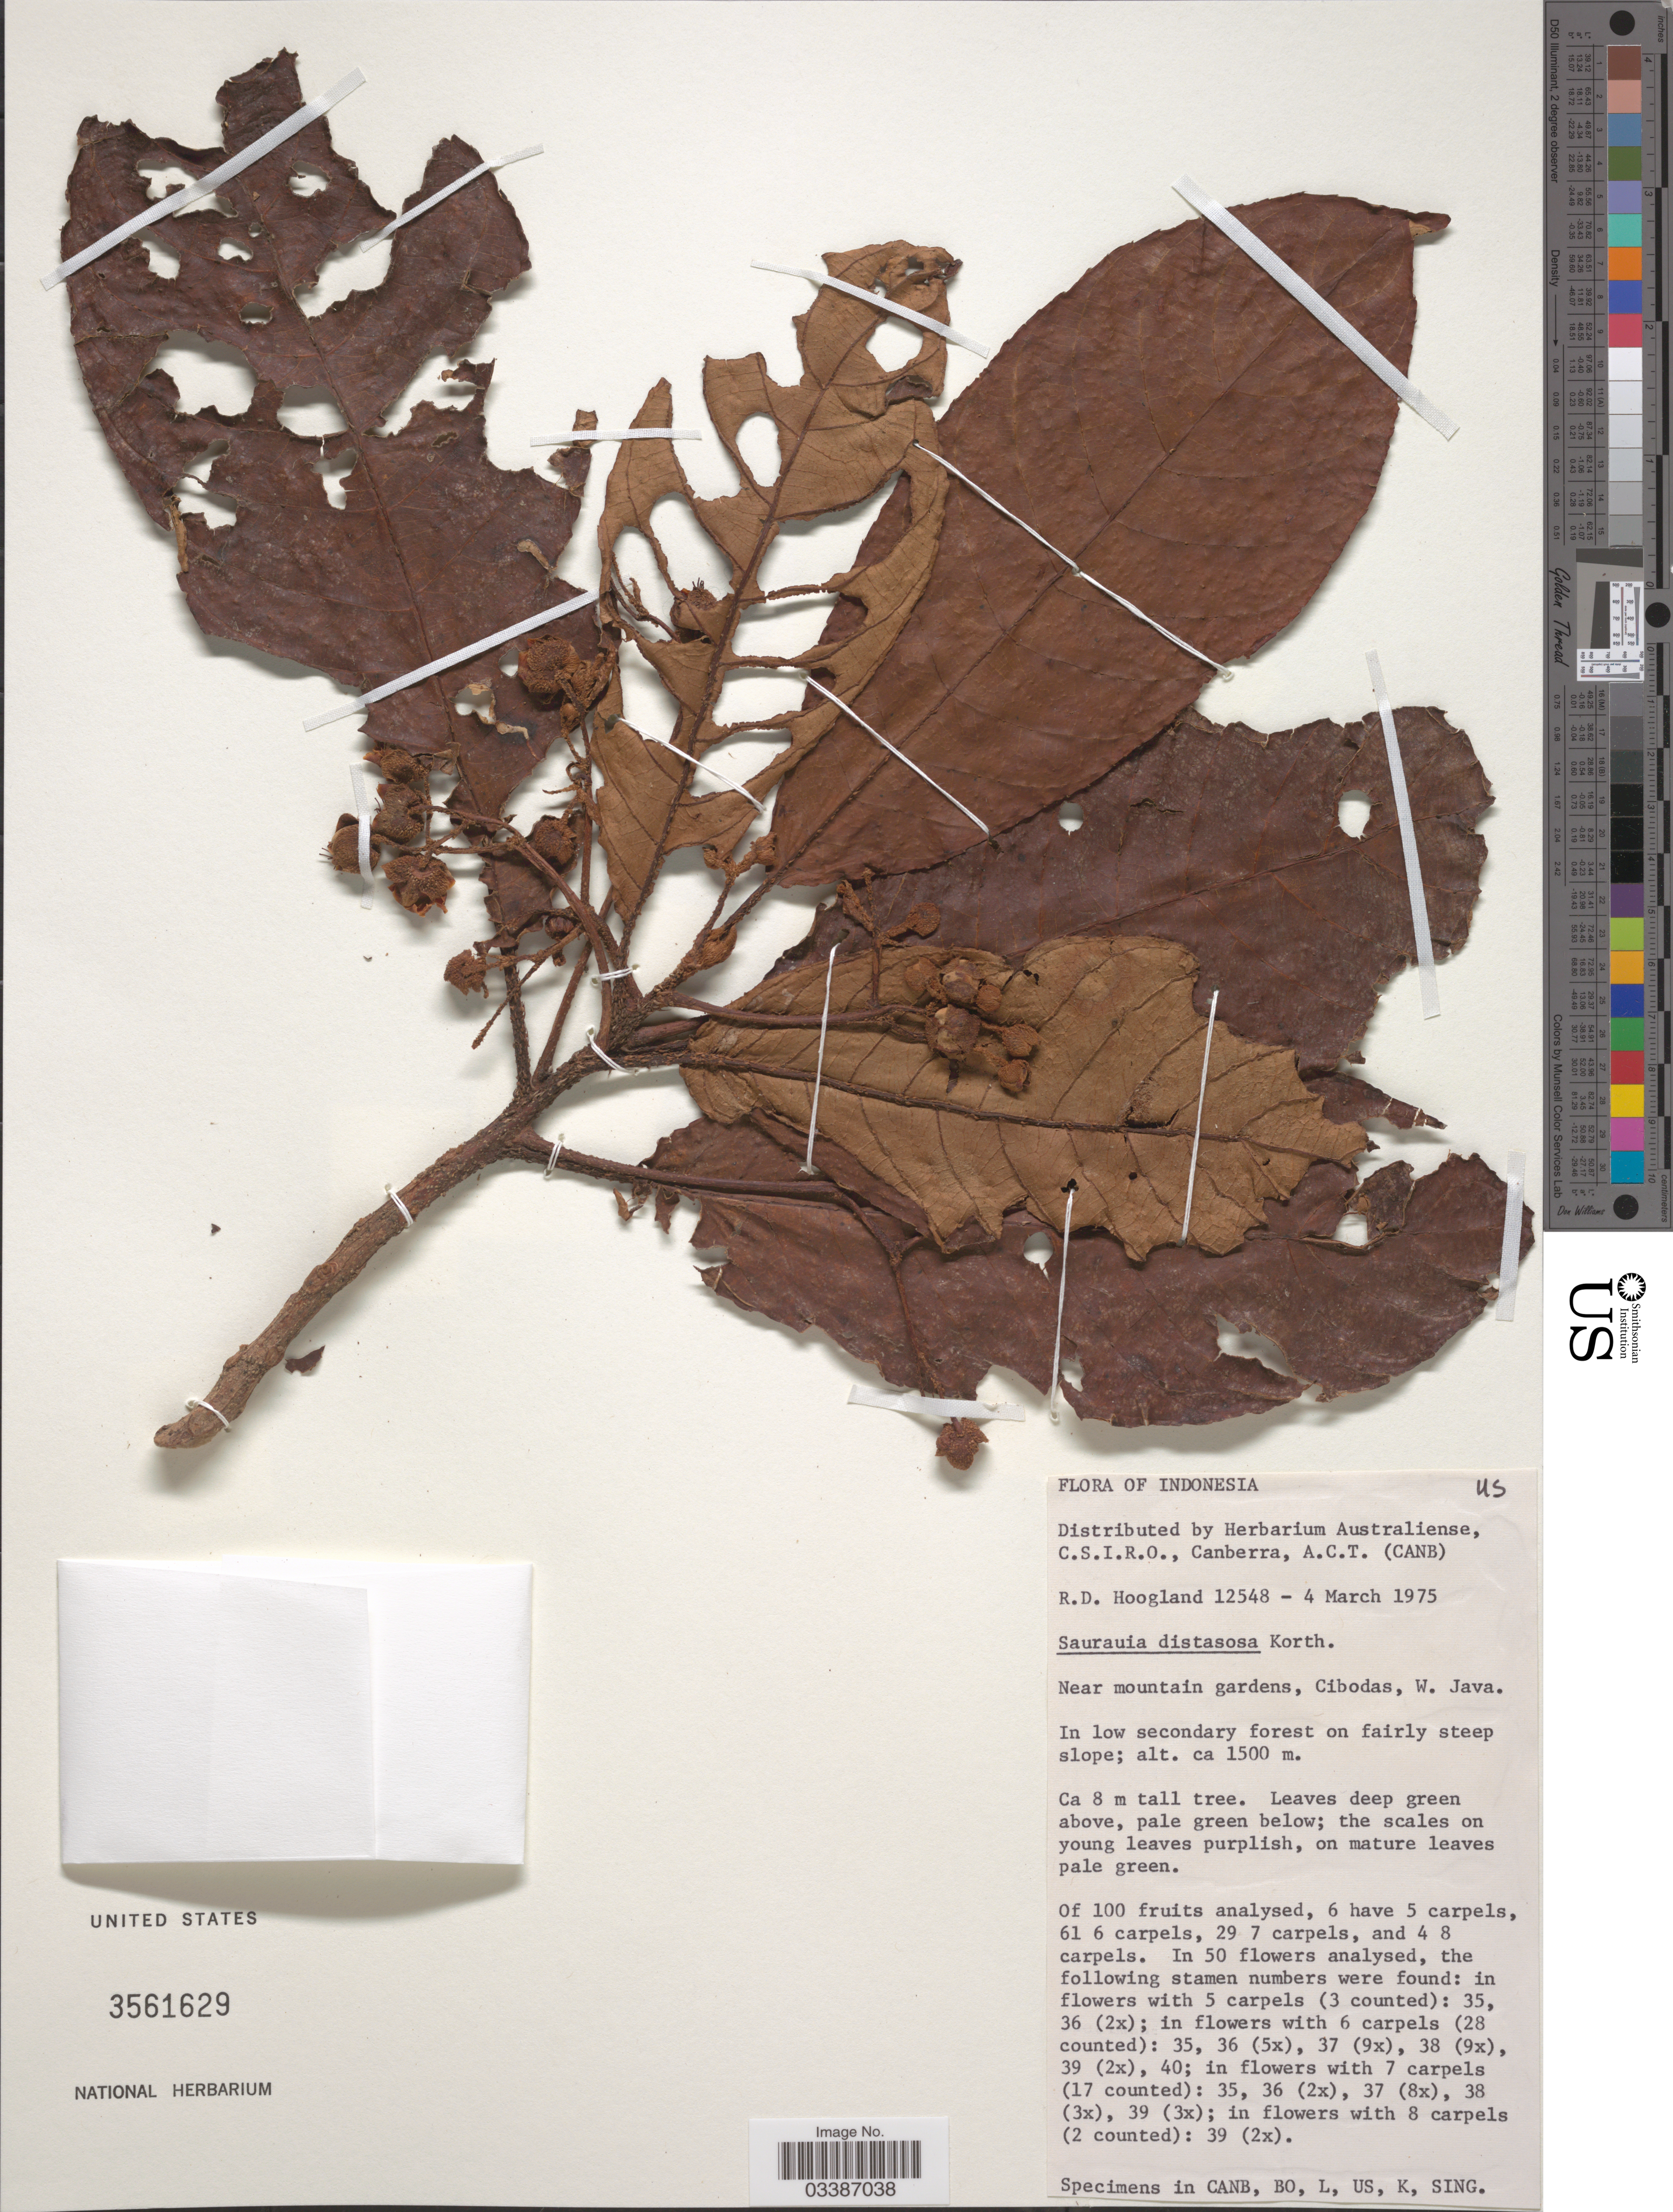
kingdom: Plantae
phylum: Tracheophyta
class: Magnoliopsida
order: Ericales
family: Actinidiaceae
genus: Saurauia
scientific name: Saurauia distososa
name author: Korth.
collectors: R. D. Hoogland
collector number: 12548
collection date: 1975-03-04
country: Indonesia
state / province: Java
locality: Near mountain gardens, Cibodas, W. Java.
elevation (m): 1500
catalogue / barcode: US 3561629